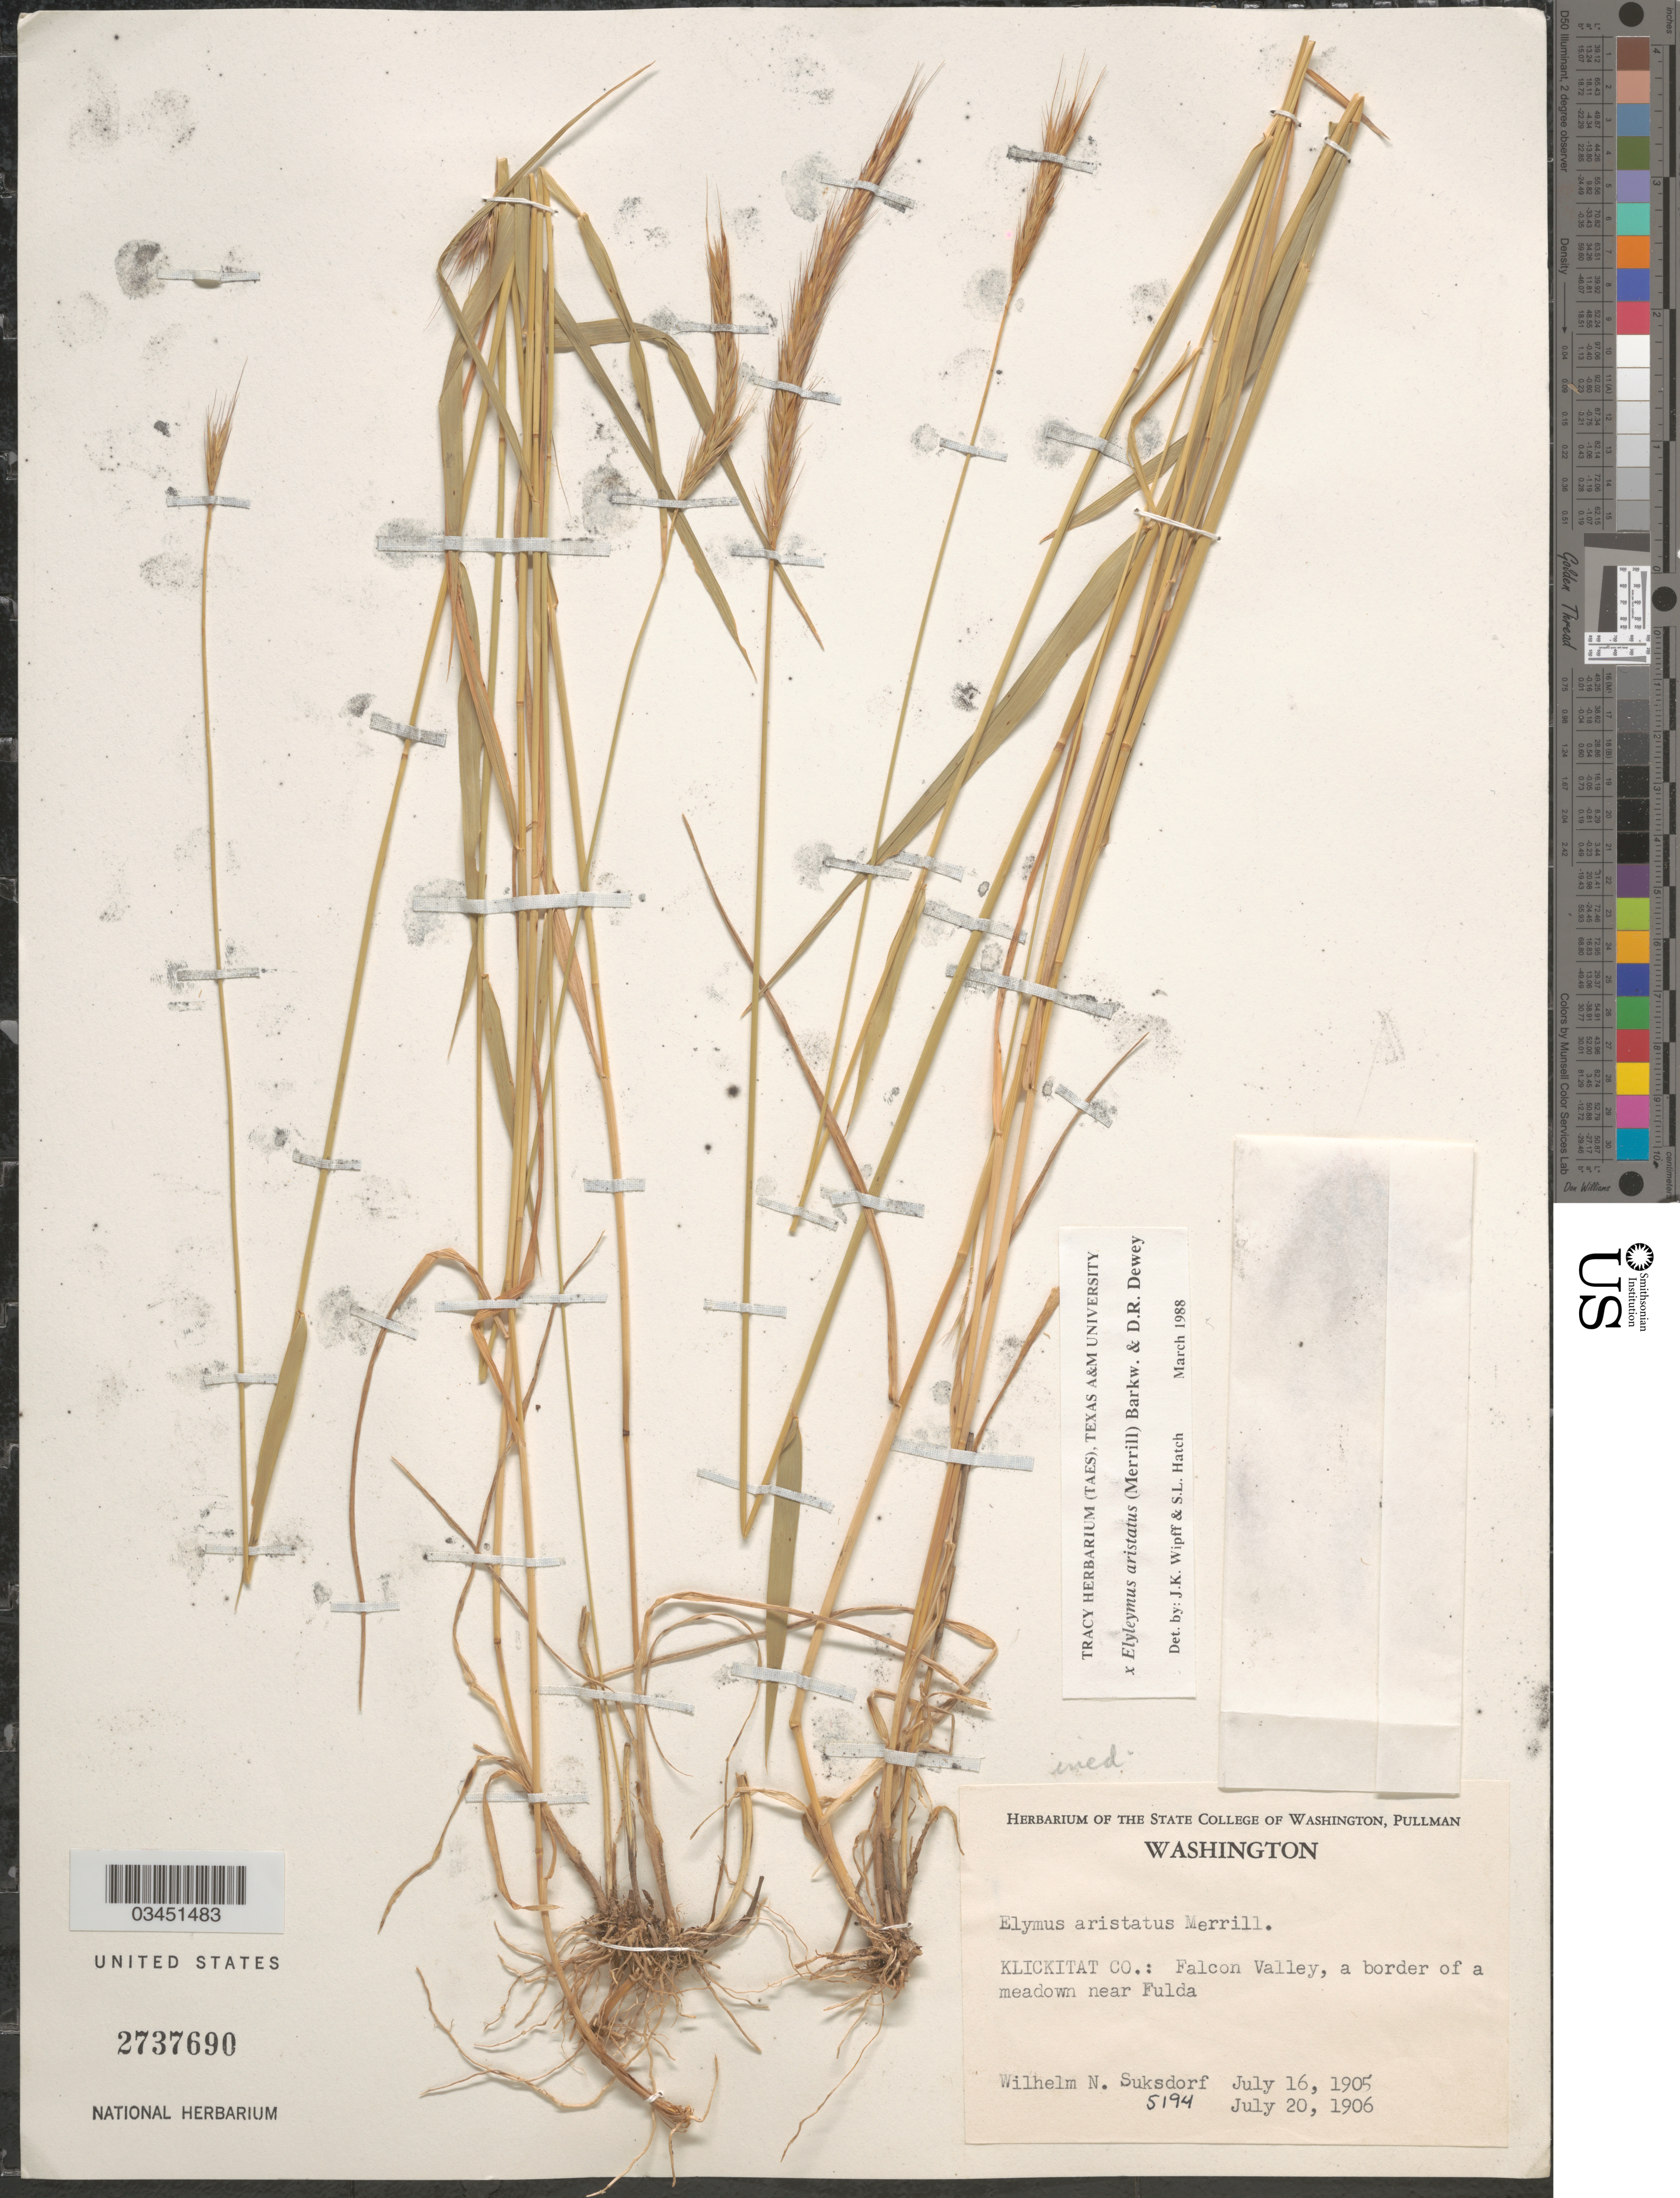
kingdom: Plantae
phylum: Tracheophyta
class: Liliopsida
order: Poales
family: Poaceae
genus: Elyleymus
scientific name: x Elyleymus aristatus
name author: (Merr.) Barkworth & Dewey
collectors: W. N. Suksdorf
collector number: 5194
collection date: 1905-07-16/1906-07-20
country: United States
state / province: Washington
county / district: Klickitat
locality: Klickitat Co.: Falcon Valley, a border of a meadow near Fulda.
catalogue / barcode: US 2737690